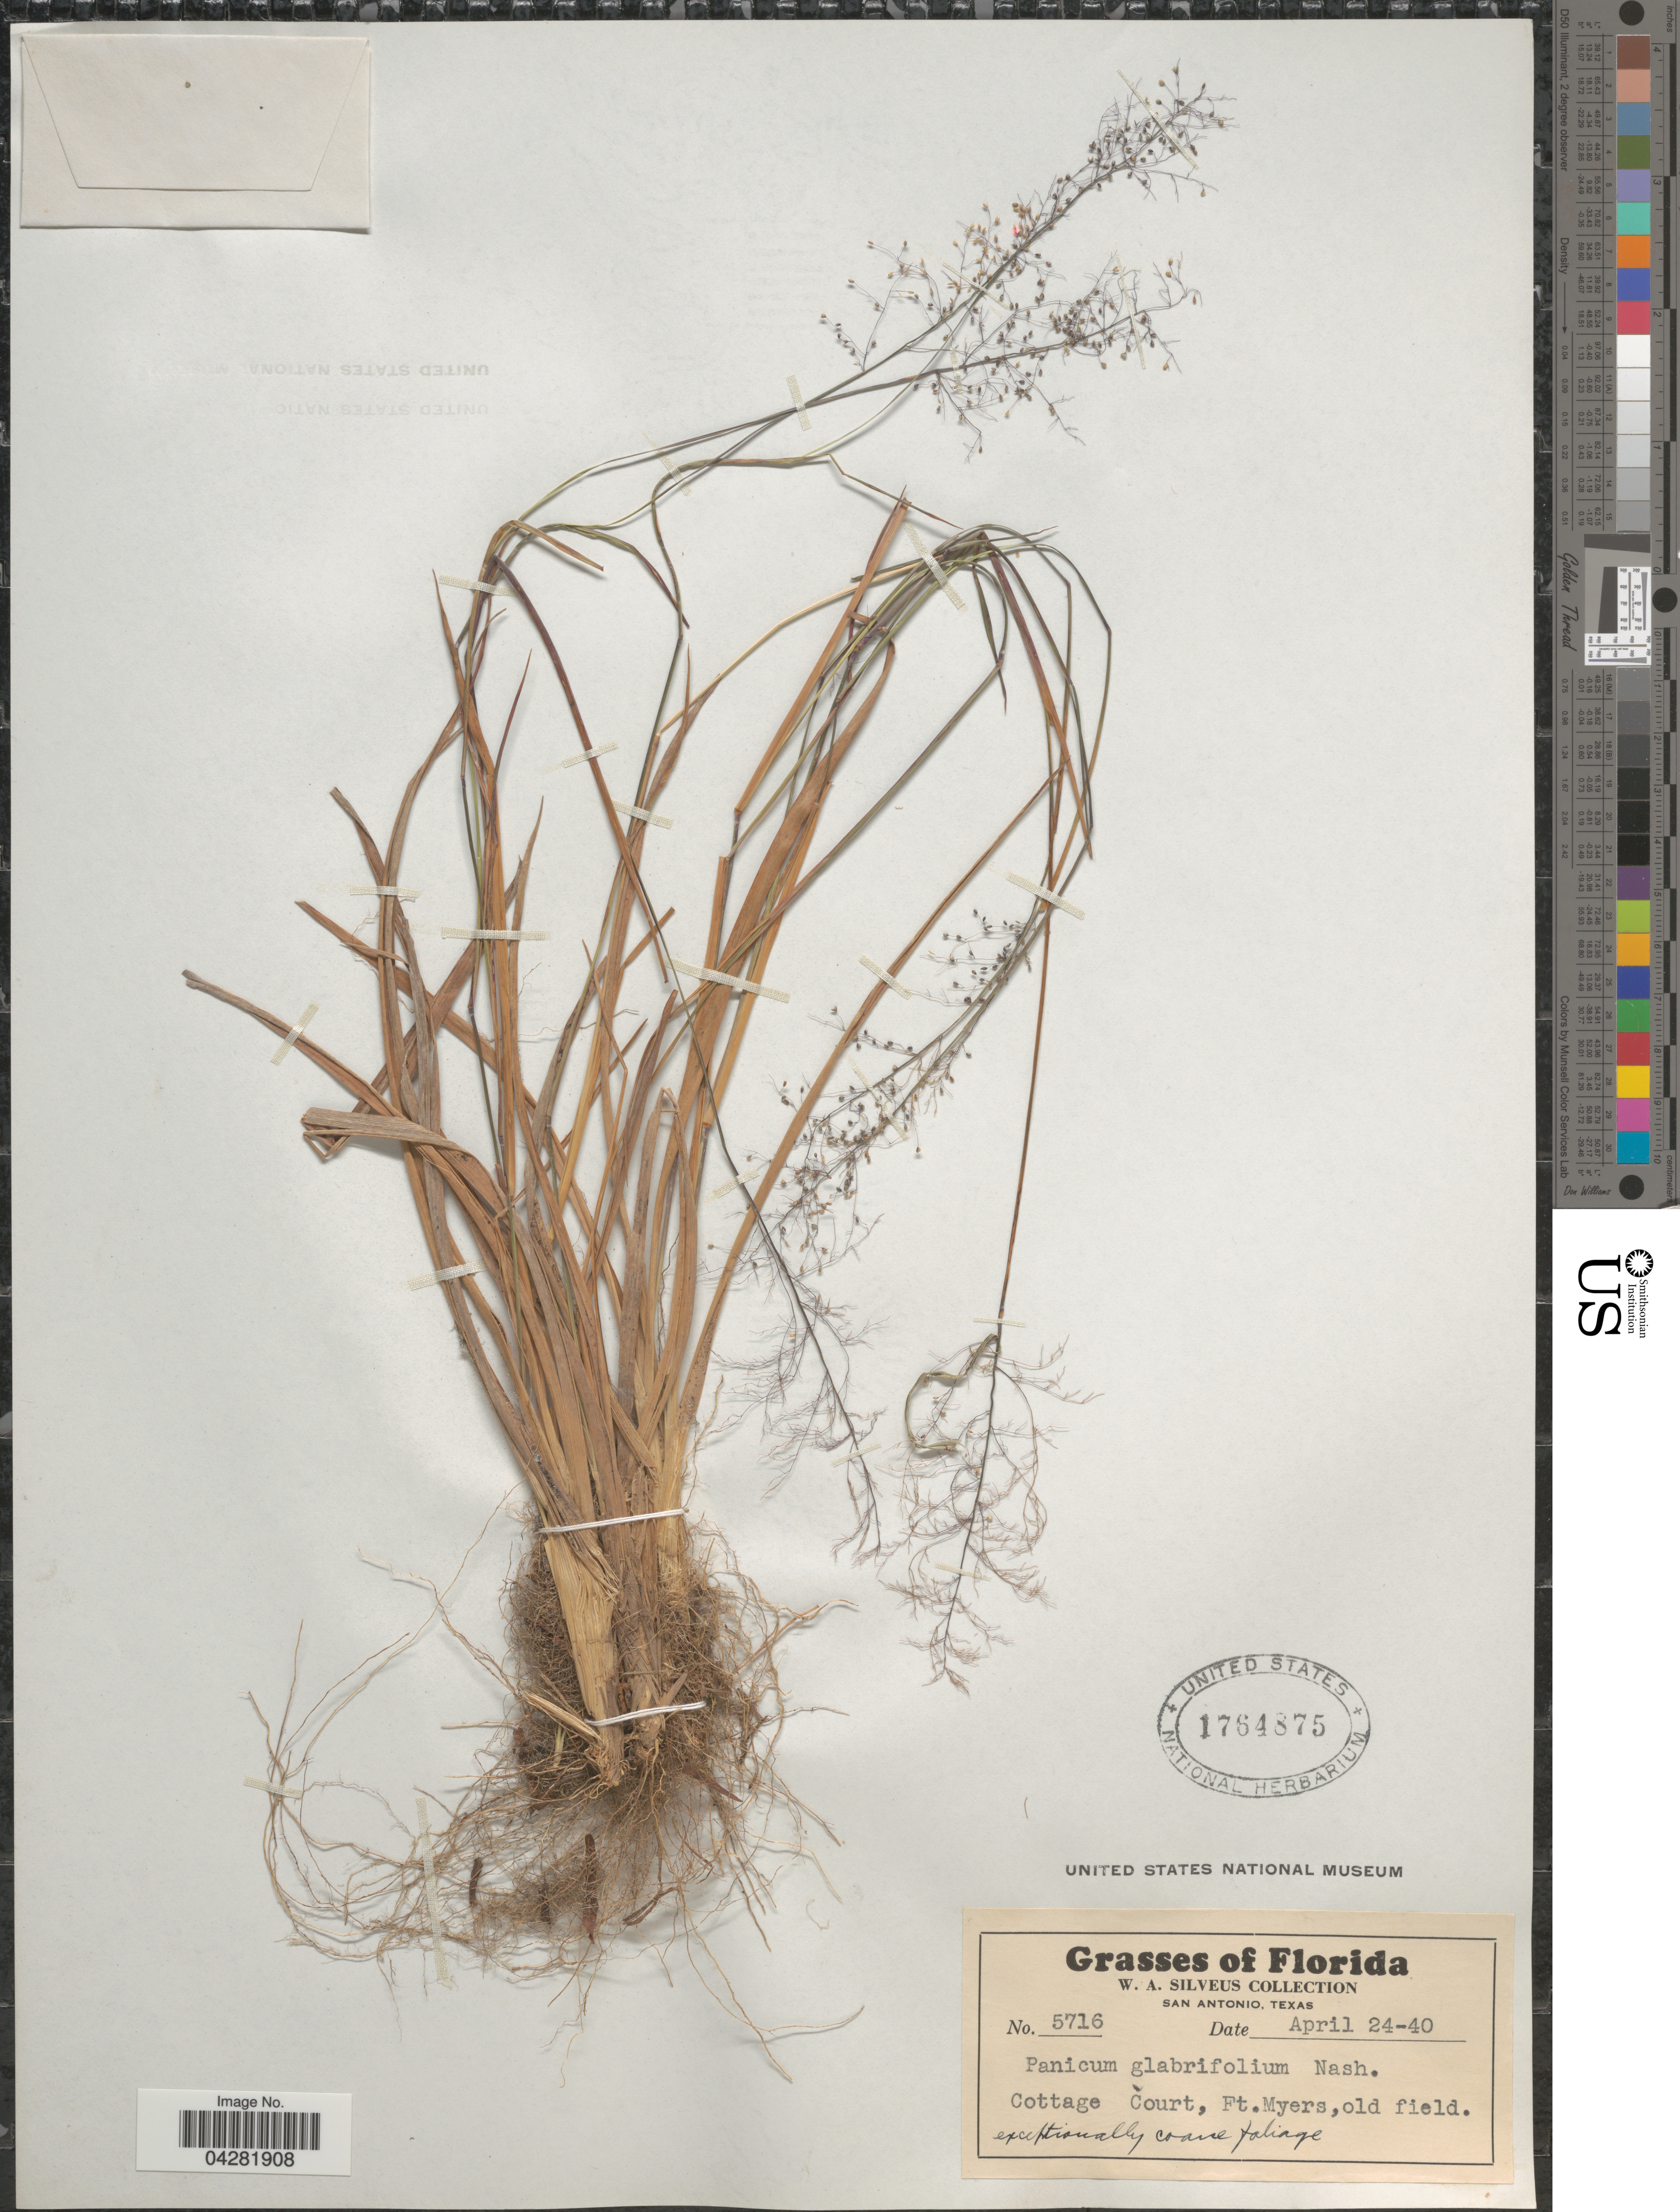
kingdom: Plantae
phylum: Tracheophyta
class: Liliopsida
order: Poales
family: Poaceae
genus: Dichanthelium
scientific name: Dichanthelium ensifolium var. ensifolium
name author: (Baldwin ex Elliot) Gould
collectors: W. Silveus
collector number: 5716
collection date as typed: Transcribed d/m/y: 24/4/40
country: United States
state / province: Florida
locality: Cottage Court, Ft. Myers, old field.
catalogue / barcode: US 1764875